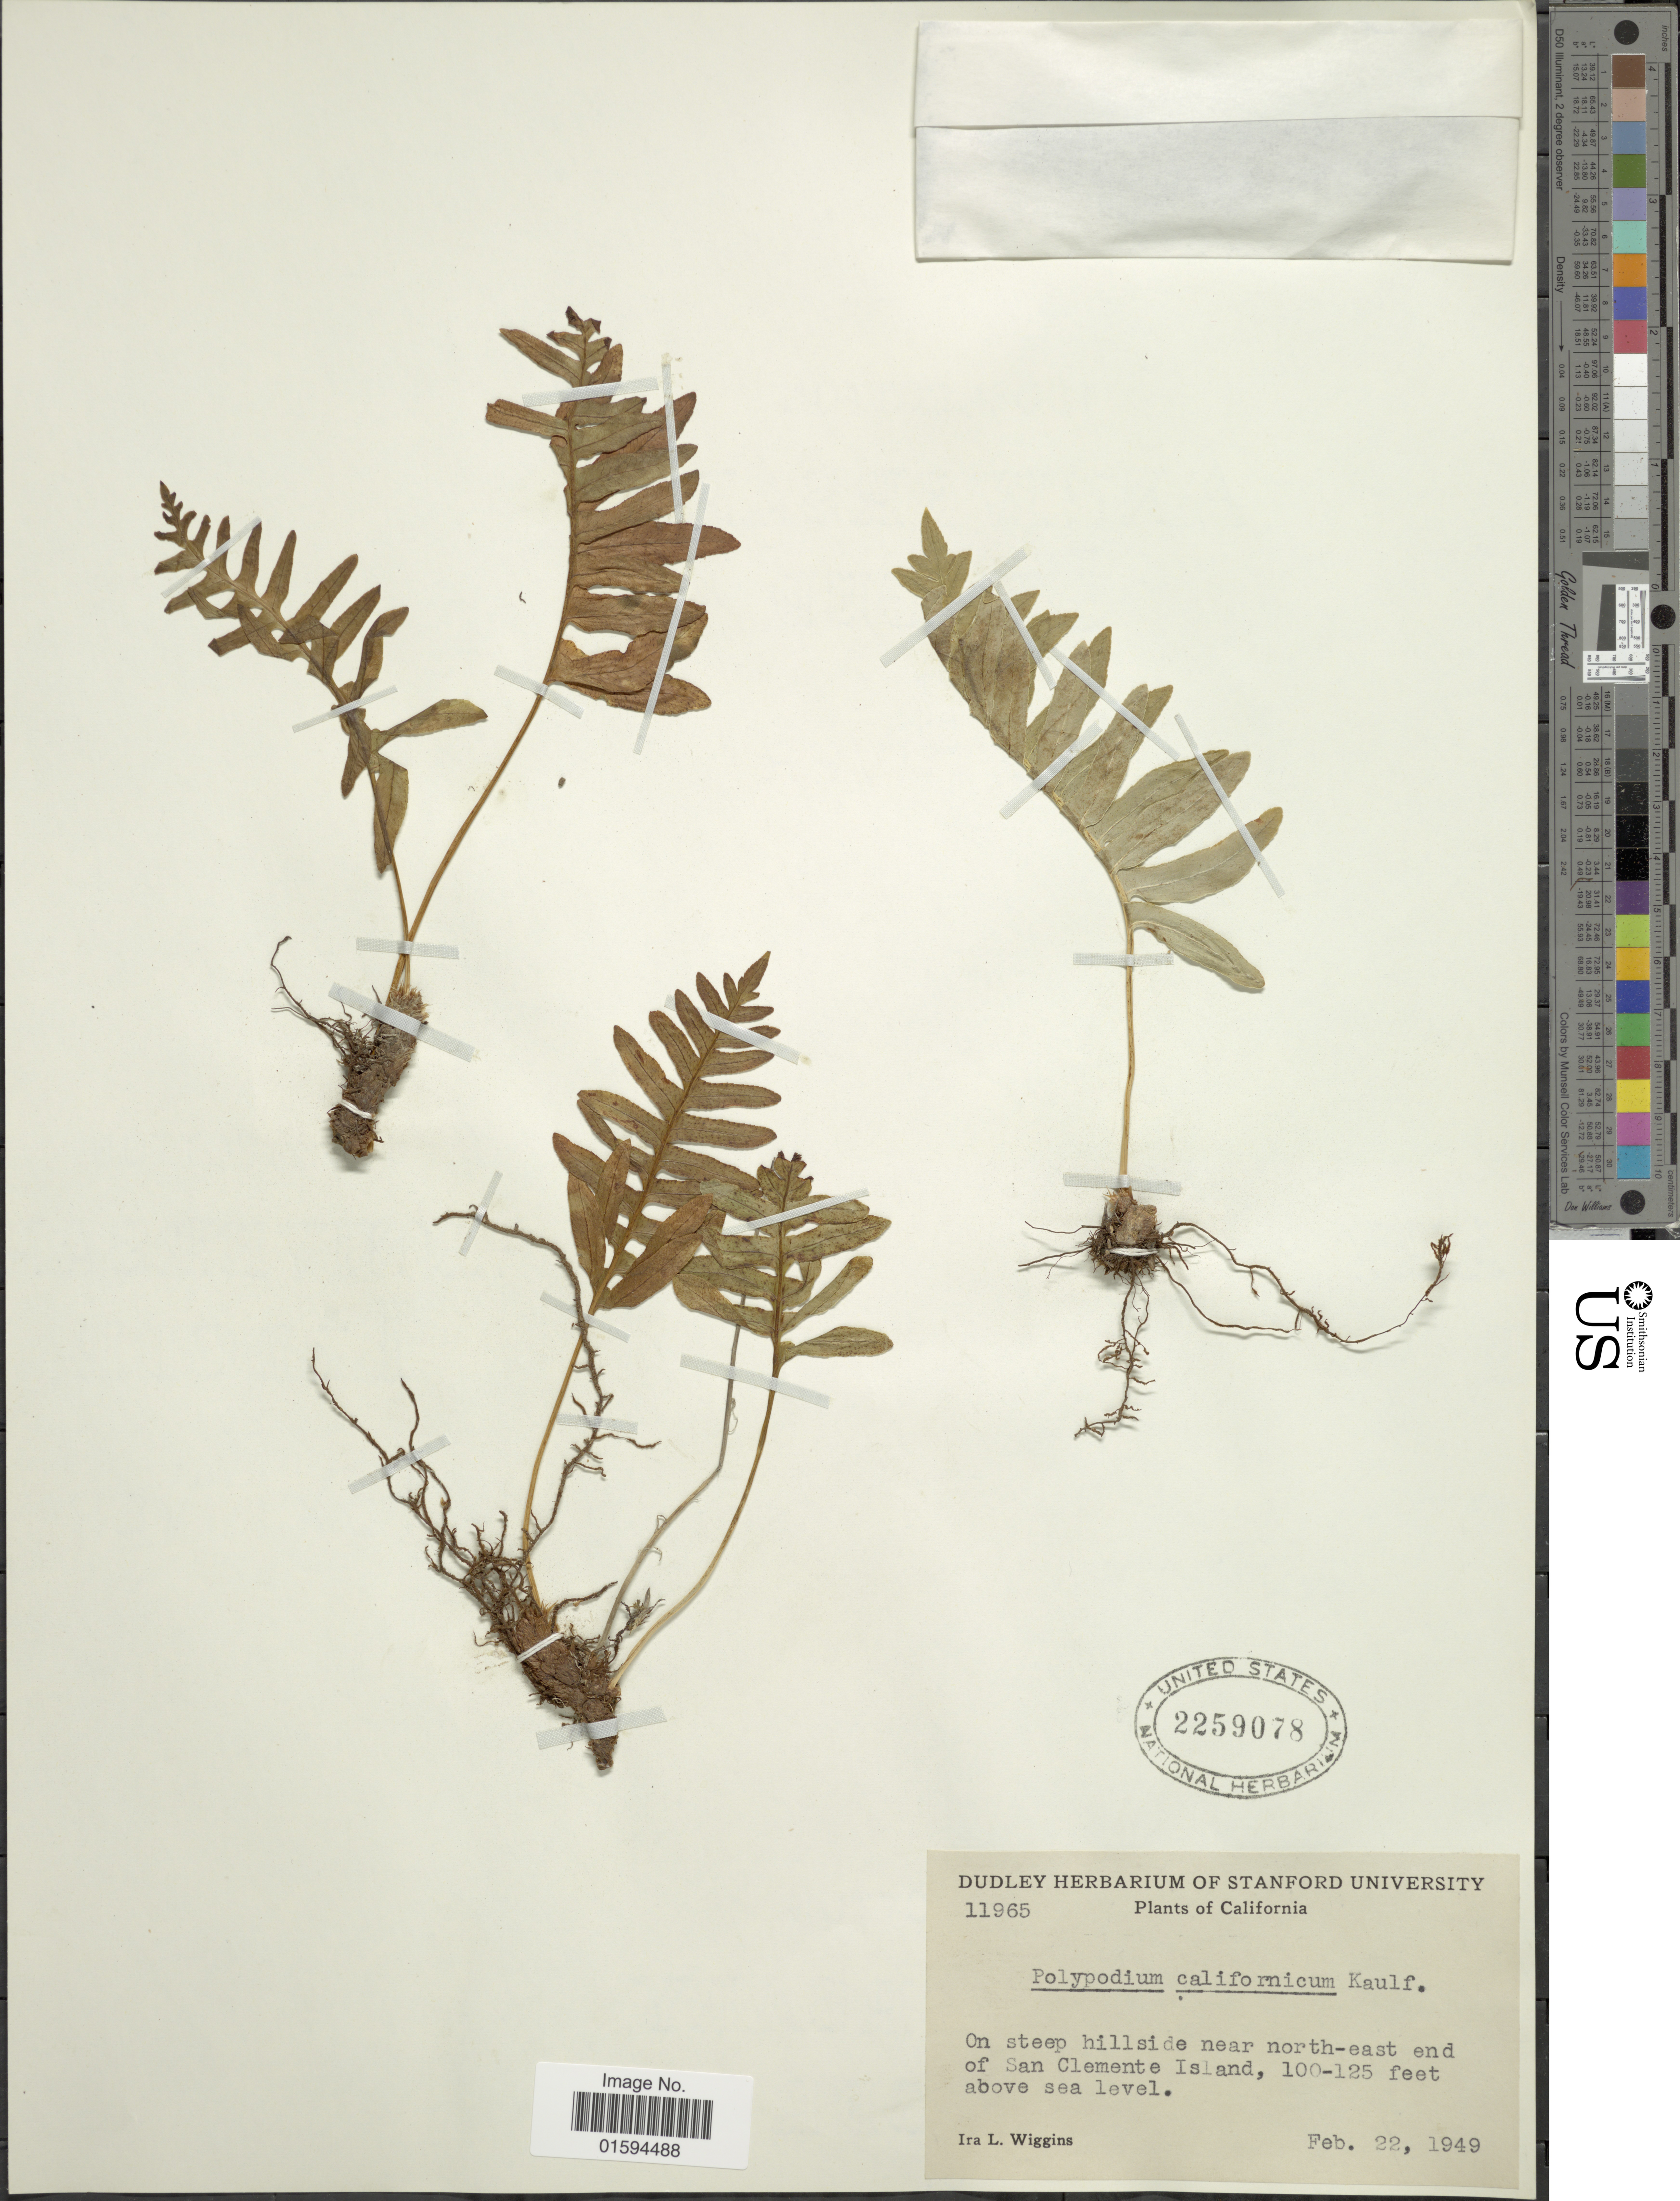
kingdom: Plantae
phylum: Tracheophyta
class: Polypodiopsida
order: Polypodiales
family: Polypodiaceae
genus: Polypodium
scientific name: Polypodium californicum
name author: Kaulf.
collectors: I. L. Wiggins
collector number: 11965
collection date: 1949-02-22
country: United States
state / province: California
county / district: Los Angeles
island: San Clemente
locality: On steep hillside near north-east end of San Clemente Island.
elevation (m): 30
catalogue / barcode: US 2259078